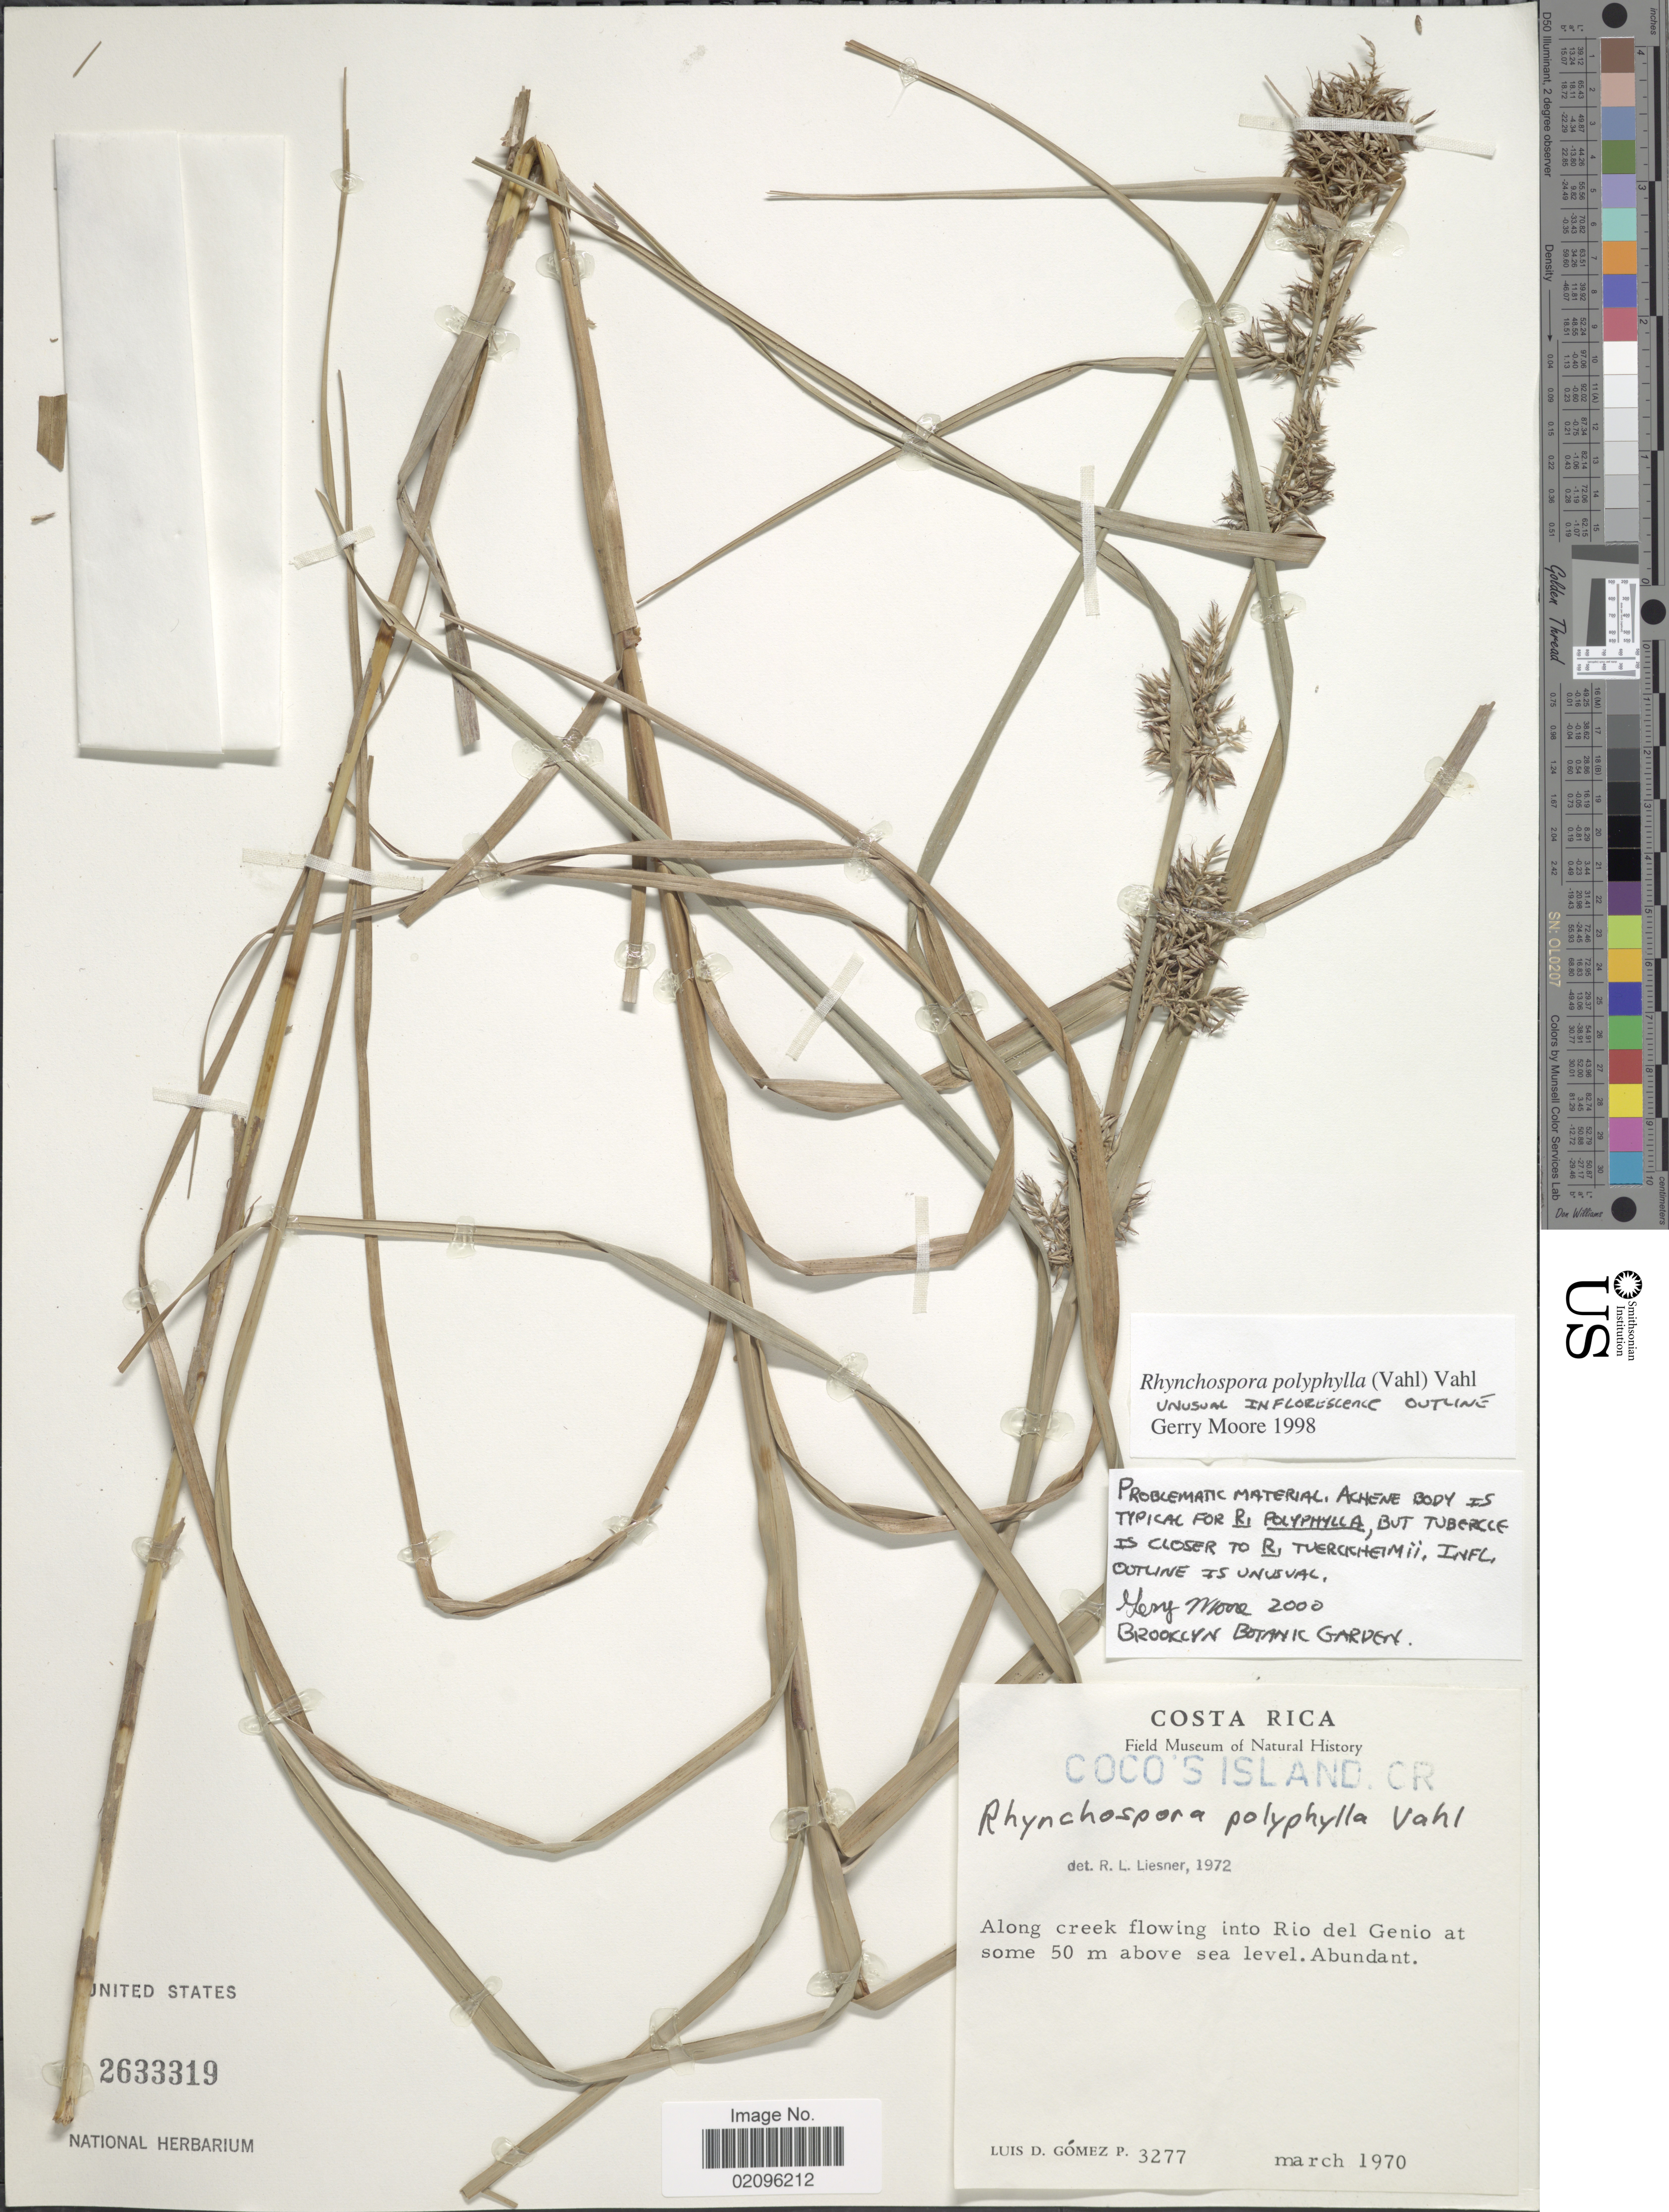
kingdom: Plantae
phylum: Tracheophyta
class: Liliopsida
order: Poales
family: Cyperaceae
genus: Rhynchospora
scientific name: Rhynchospora polyphylla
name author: (Vahl) Vahl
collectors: L. D. Gómez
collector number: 3277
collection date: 1970-03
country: Costa Rica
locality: Along creek flowing into Rio del Genio.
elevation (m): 50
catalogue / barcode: US 2633319